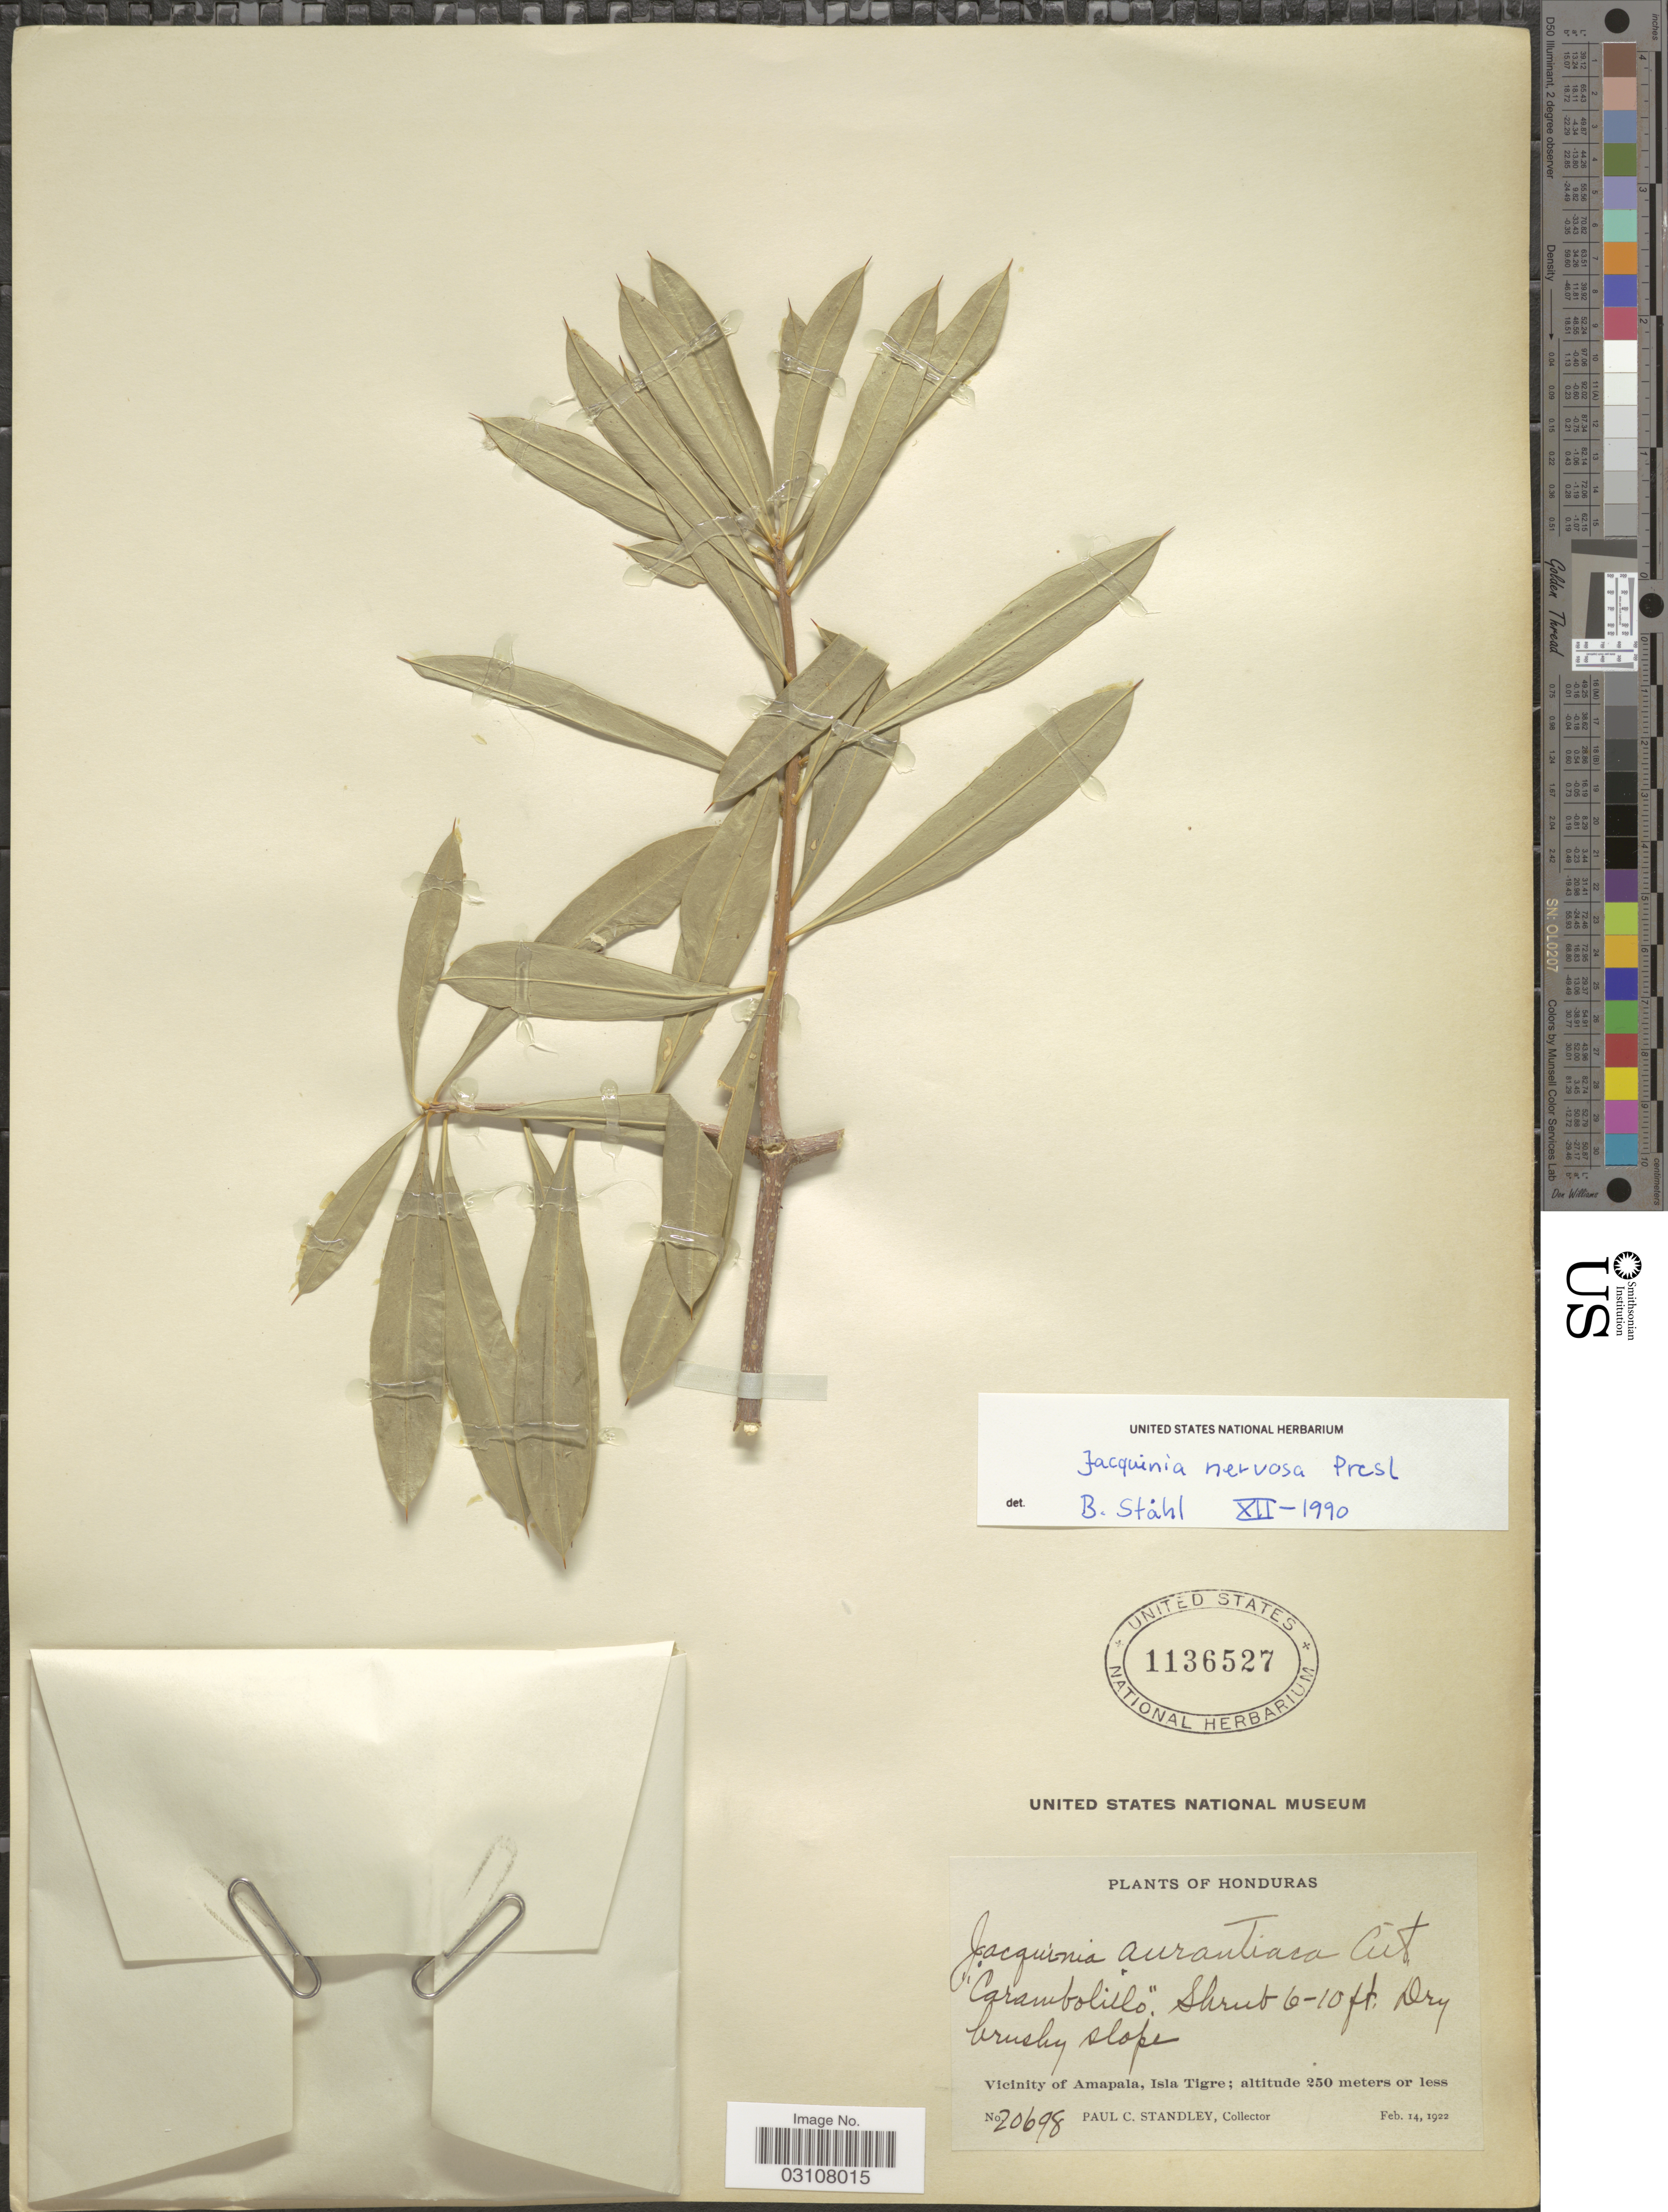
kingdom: Plantae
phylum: Tracheophyta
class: Magnoliopsida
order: Ericales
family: Primulaceae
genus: Jacquinia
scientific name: Jacquinia nervosa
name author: C. Presl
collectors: P. C. Standley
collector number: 20698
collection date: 1922-02-14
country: Honduras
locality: Vicinity of Amapala, Isla Tigre.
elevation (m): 250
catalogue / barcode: US 1136527